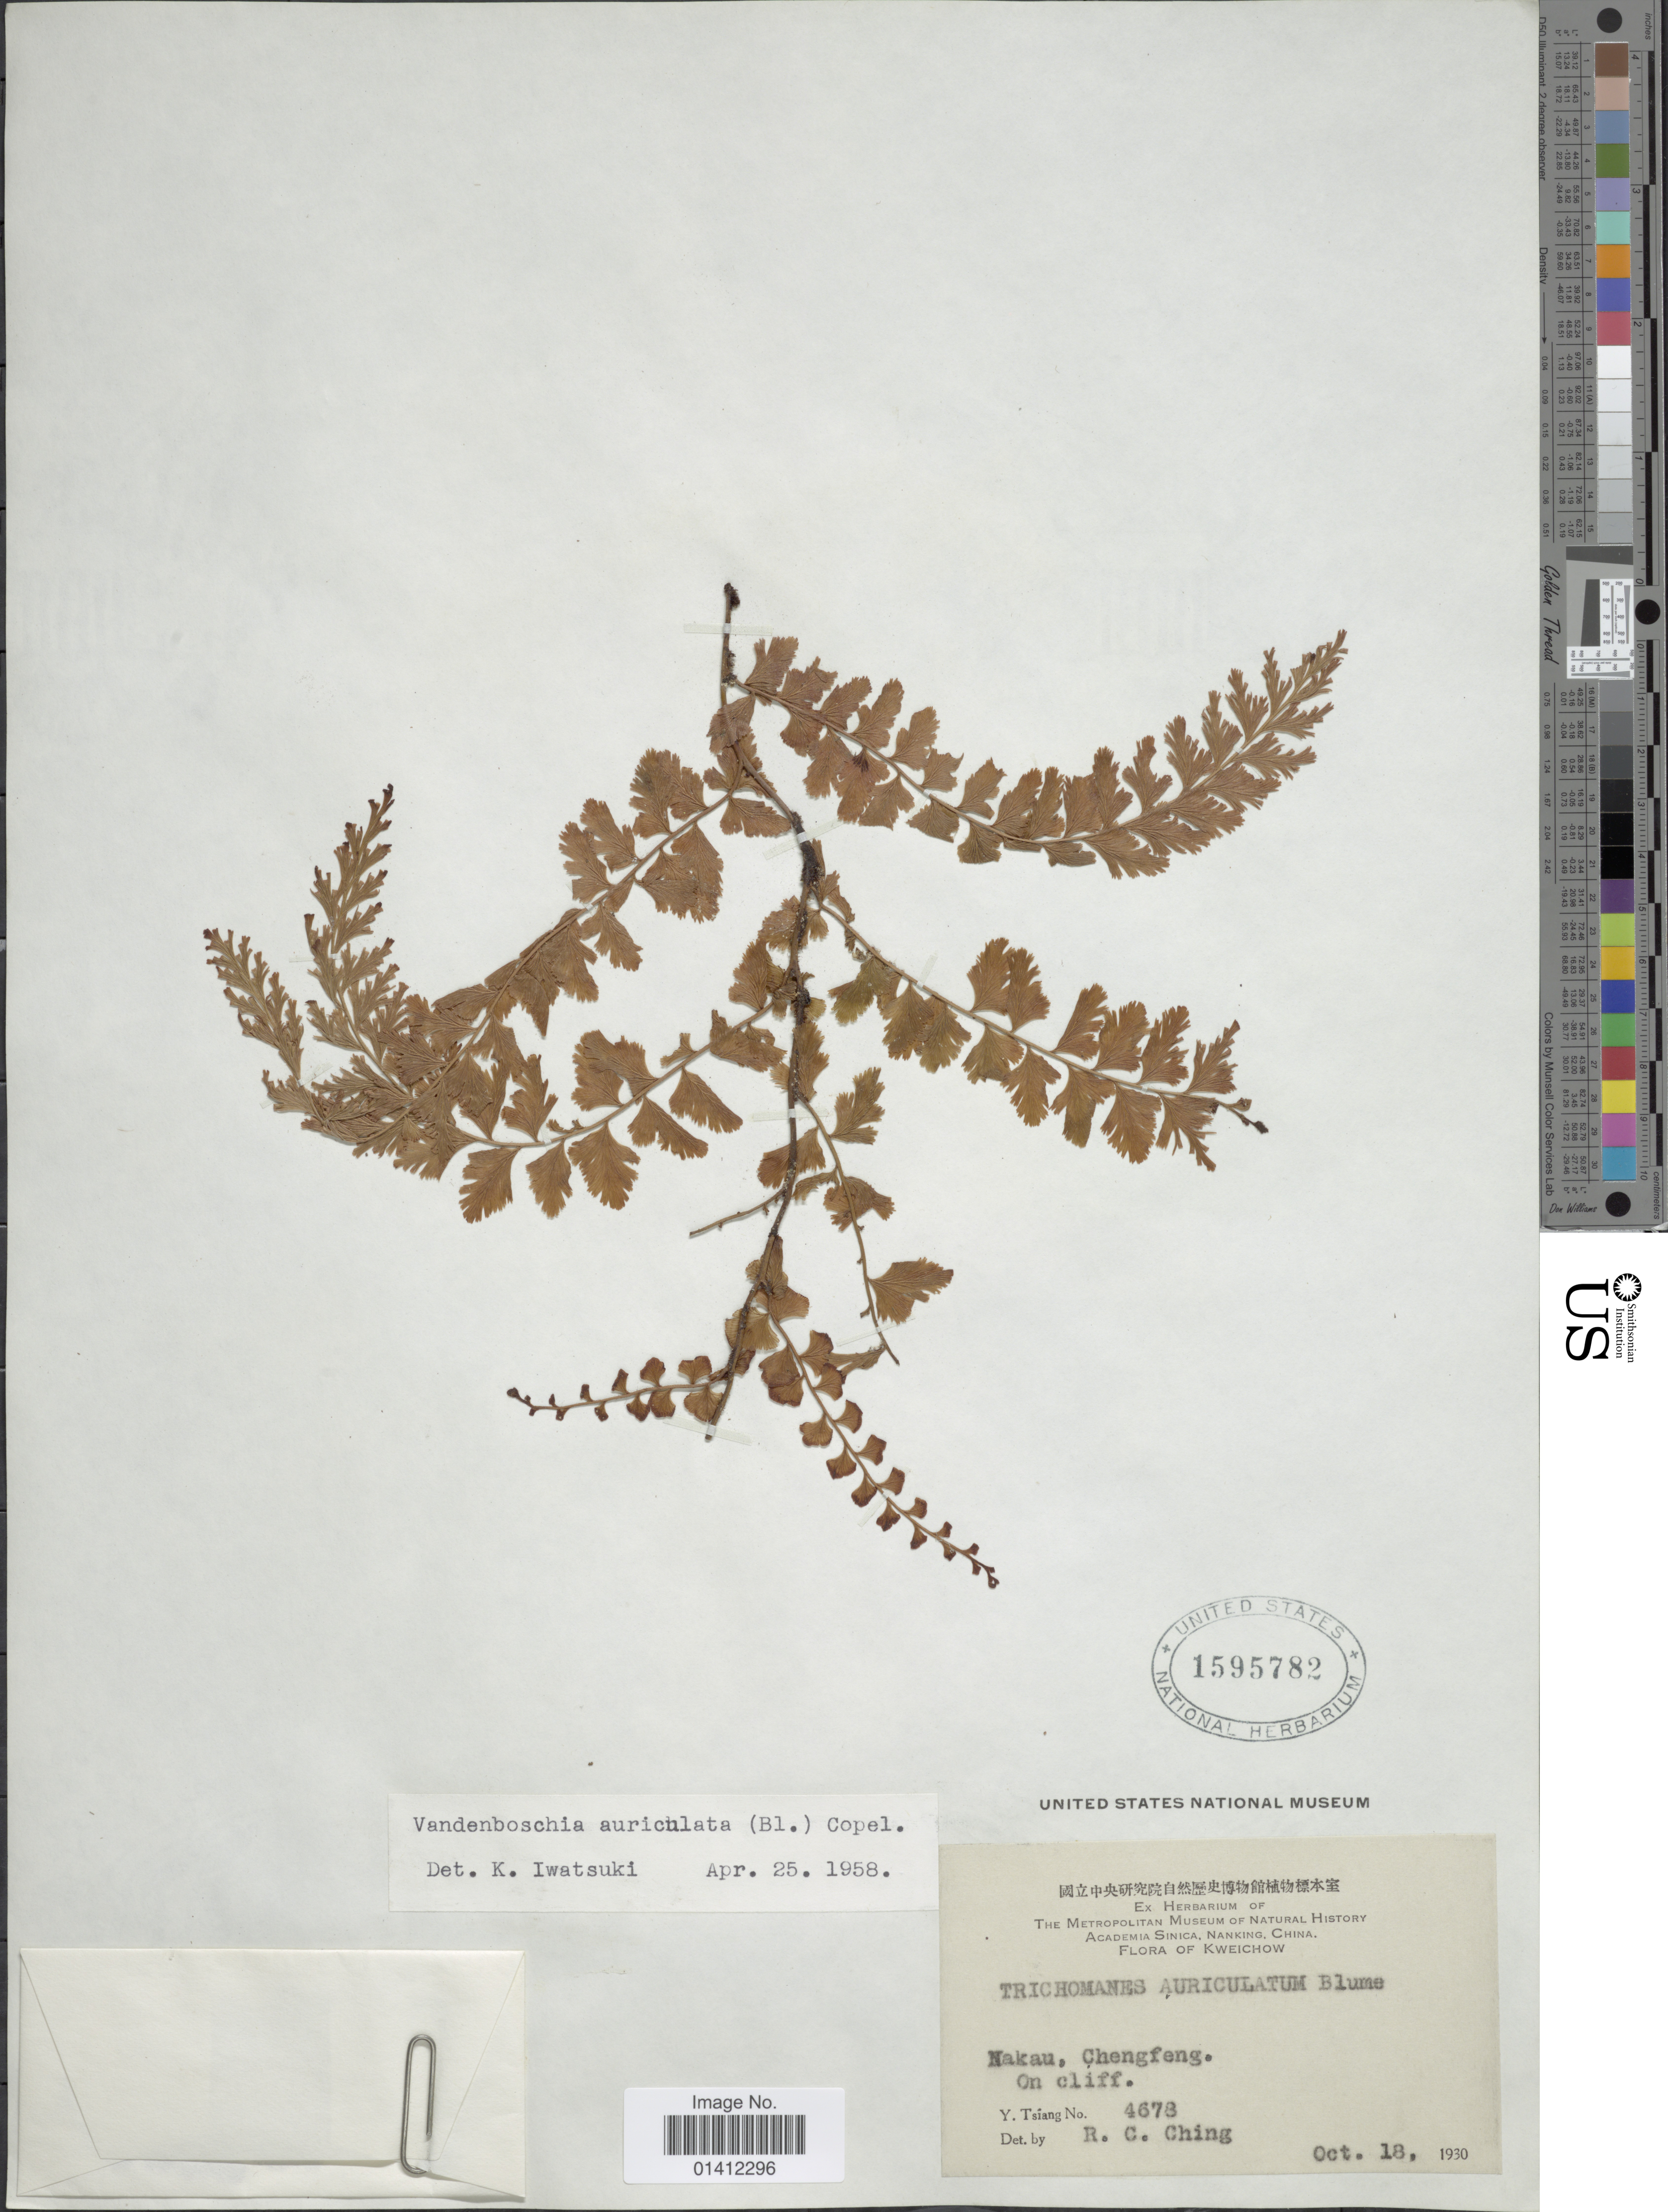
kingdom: Plantae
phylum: Tracheophyta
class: Polypodiopsida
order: Hymenophyllales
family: Hymenophyllaceae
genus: Vandenboschia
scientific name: Vandenboschia auriculata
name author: (Blume) Copel.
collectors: Y. Tsiang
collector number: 4678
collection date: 1930-10-18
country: China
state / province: Guizhou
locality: Kweichow. Nakau, Chengfeng. On cliff.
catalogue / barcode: US 1595782